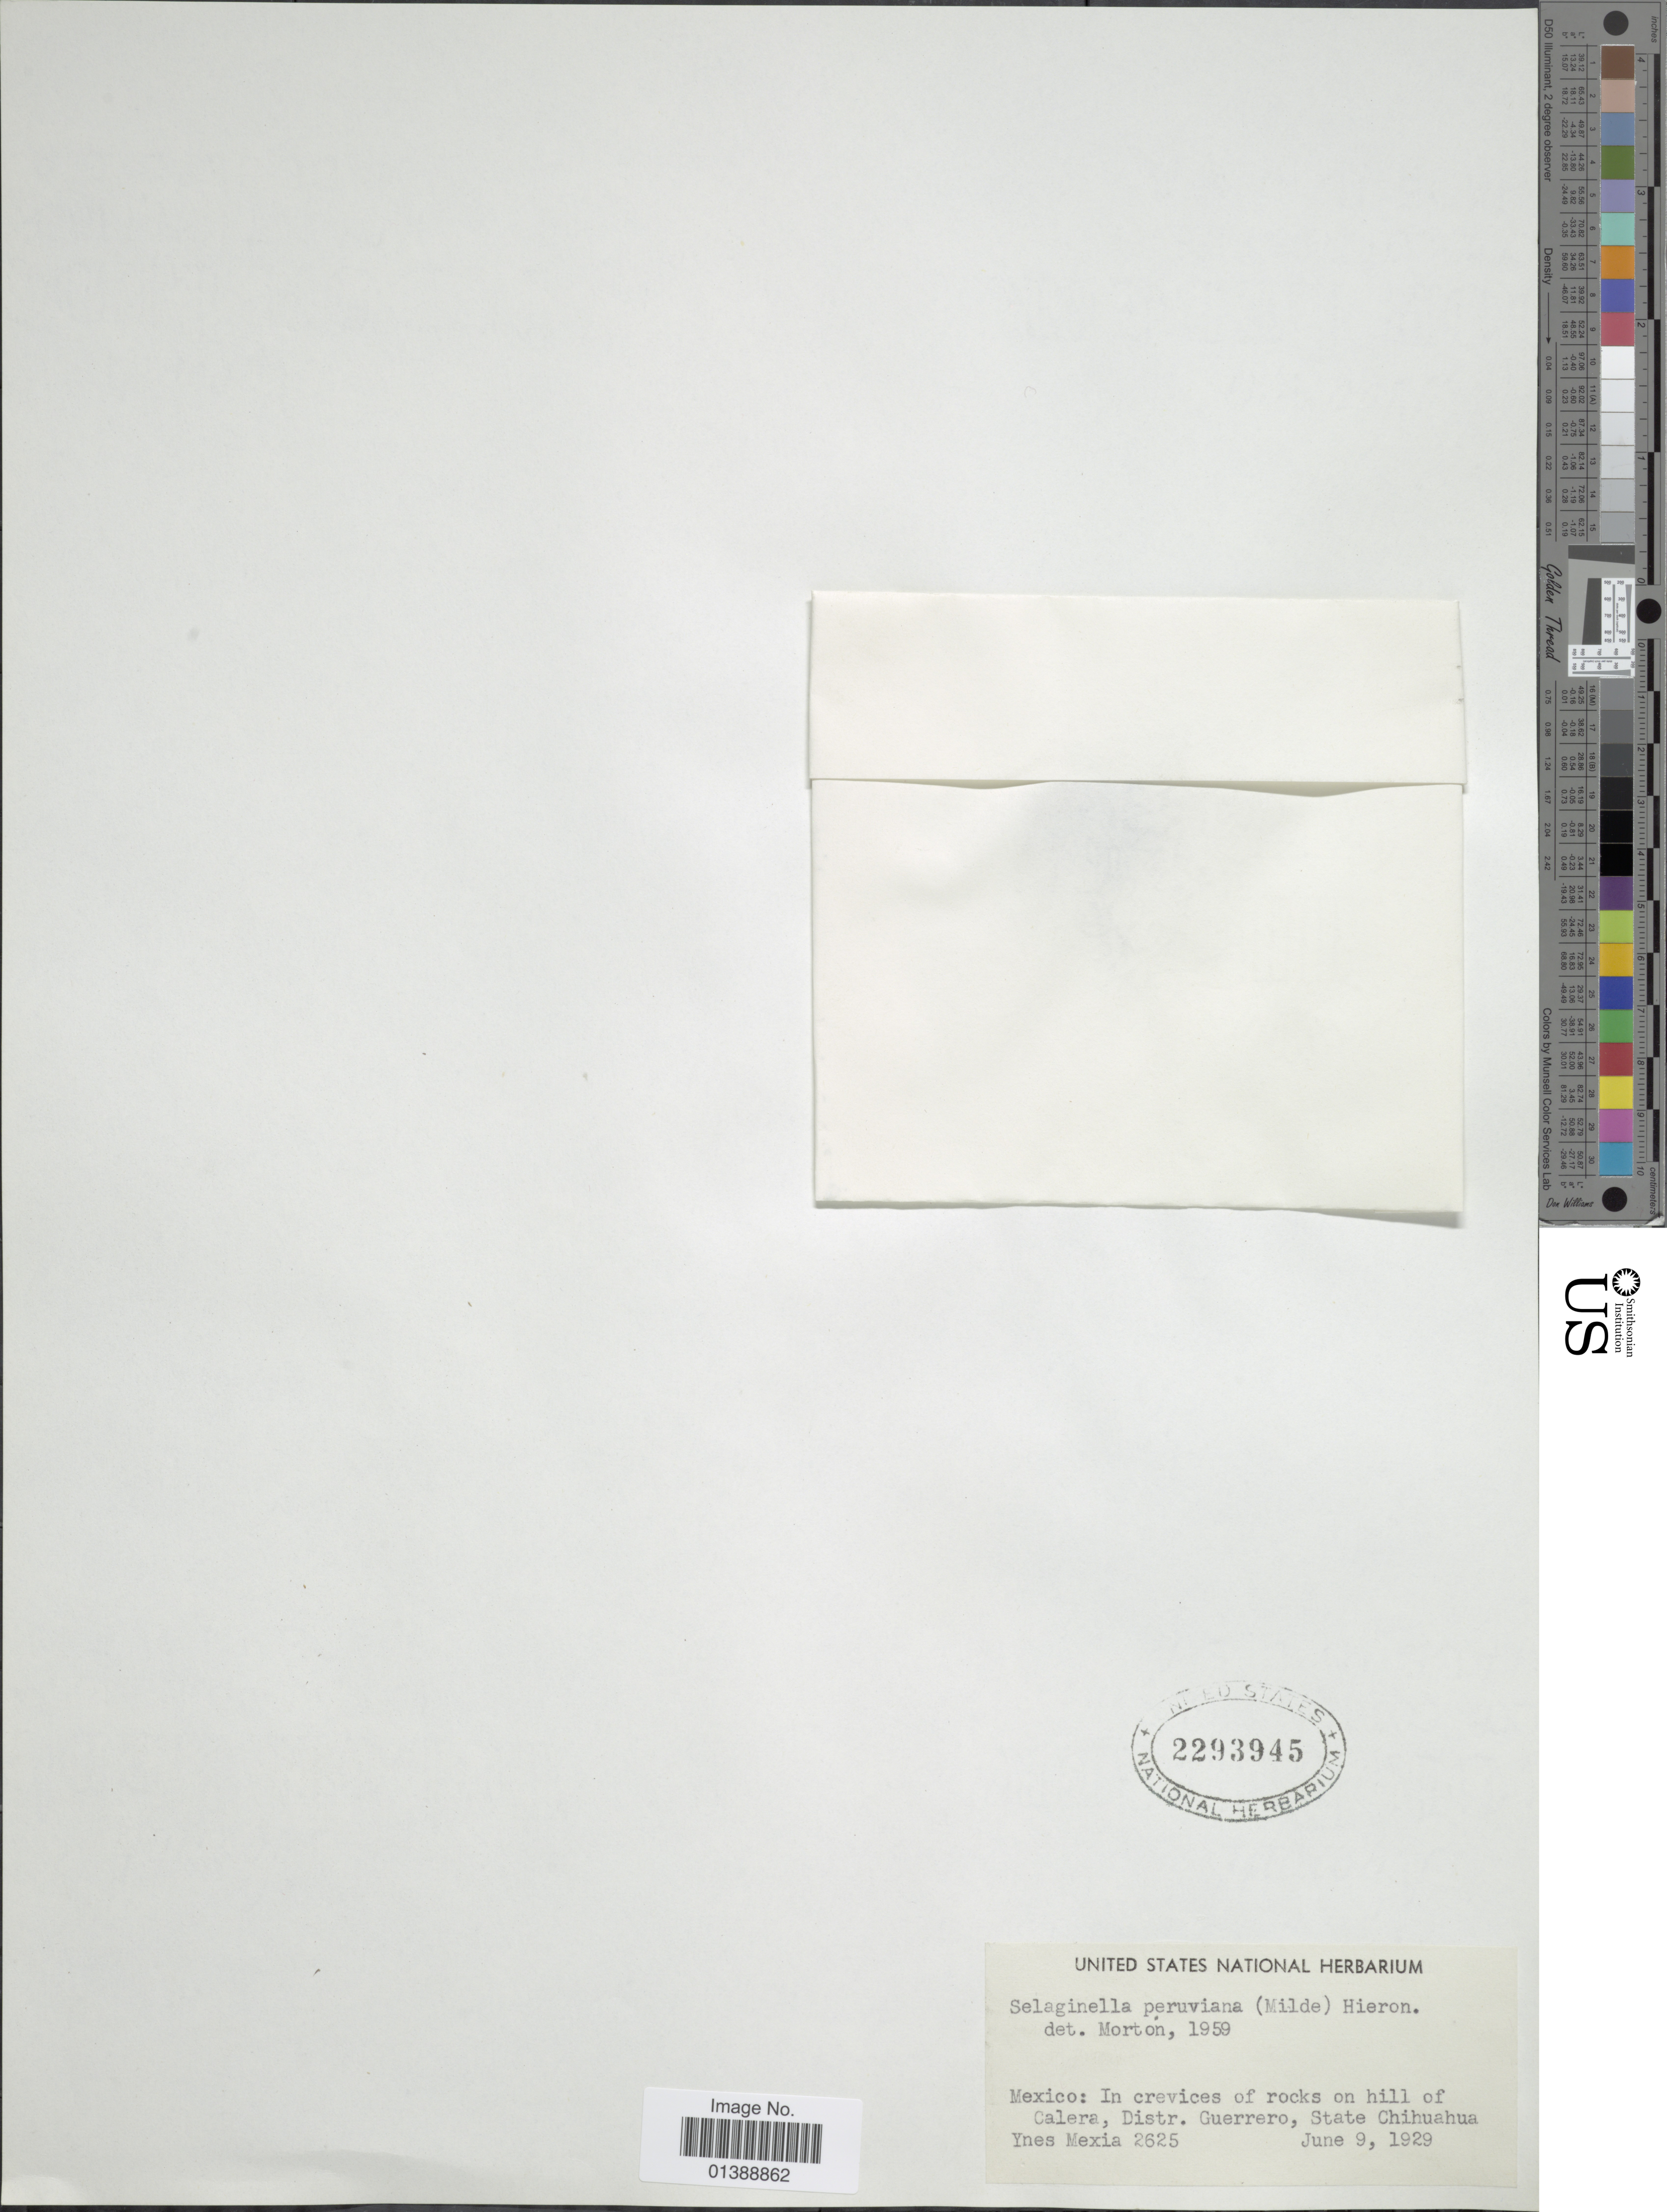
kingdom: Plantae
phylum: Tracheophyta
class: Lycopodiopsida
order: Selaginellales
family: Selaginellaceae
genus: Selaginella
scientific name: Selaginella peruviana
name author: (Milde) Hieron.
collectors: Y. Mexia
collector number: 2625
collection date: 1929-06-09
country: Mexico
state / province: Chihuahua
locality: In crevices of rocks on hill of Calera, Distr. Guerrero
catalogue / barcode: US 2293945